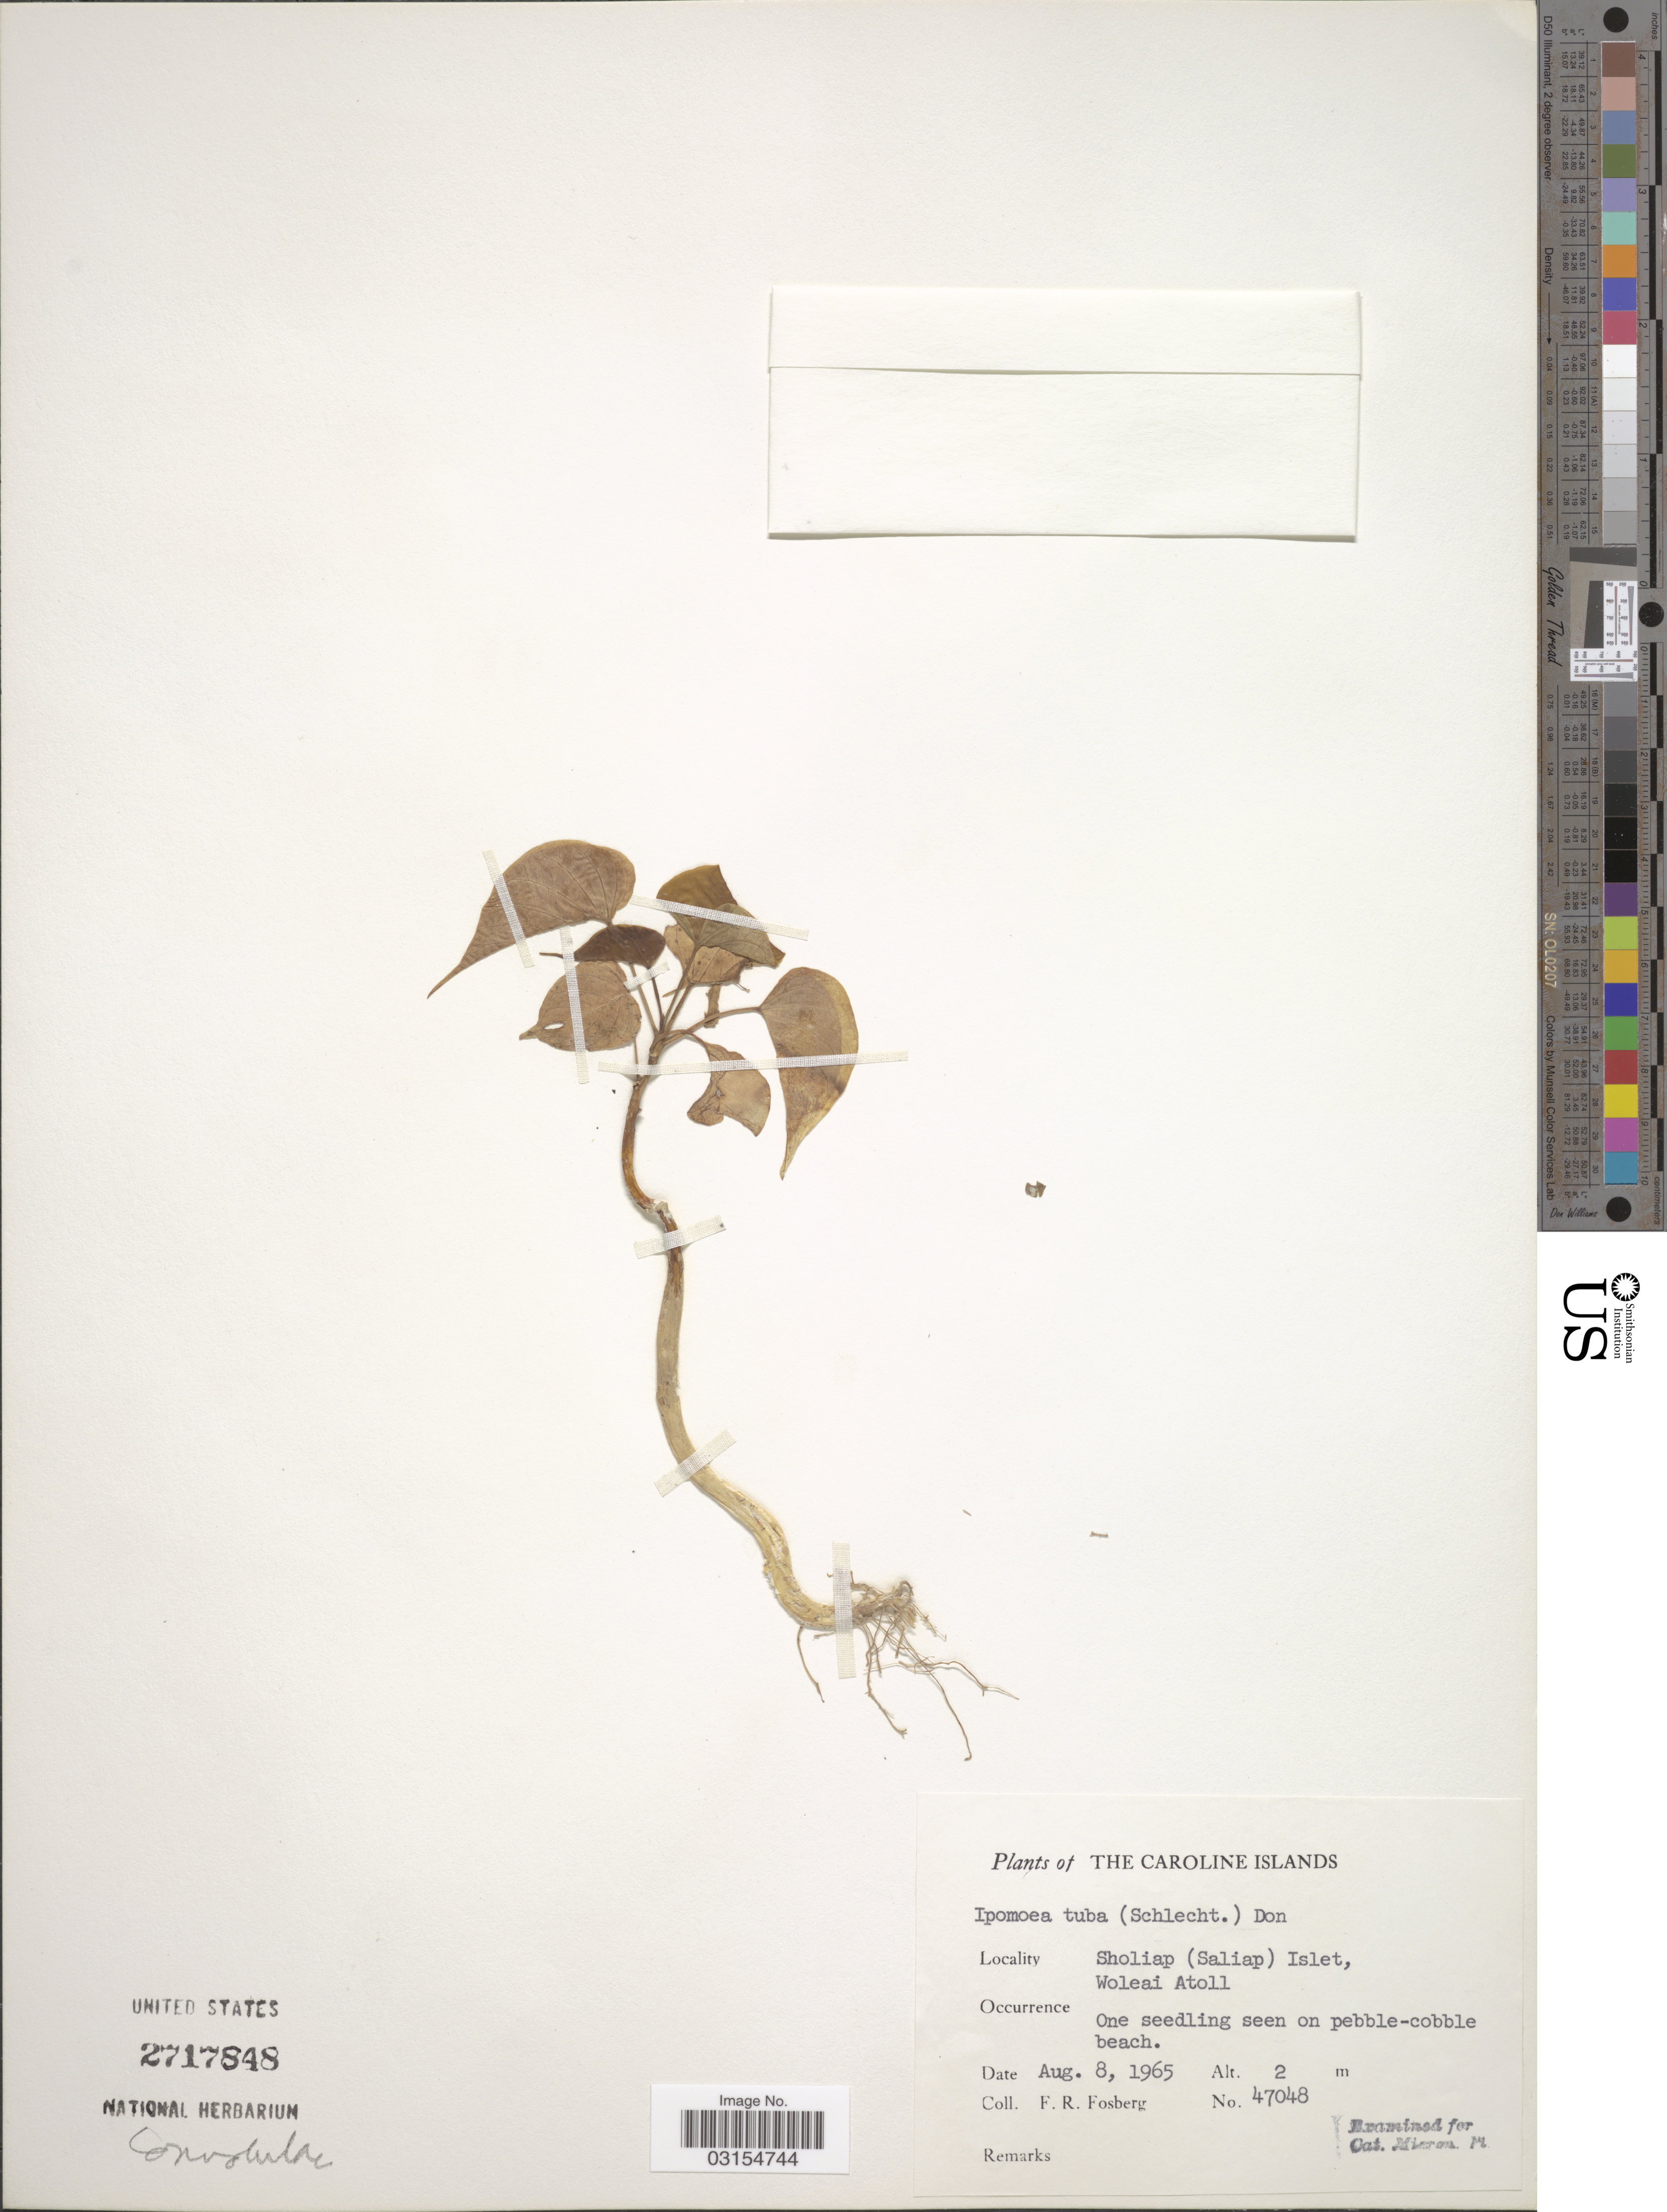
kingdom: Plantae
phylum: Tracheophyta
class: Magnoliopsida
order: Solanales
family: Convolvulaceae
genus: Ipomoea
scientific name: Ipomoea violacea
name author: L.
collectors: F. R. Fosberg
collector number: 47048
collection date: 1965-08-08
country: Micronesia, Federated States of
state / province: Yap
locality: The Caroline Islands, Sholiap (Saliap) Islet, Woleai Atoll.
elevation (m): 2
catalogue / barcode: US 2717848